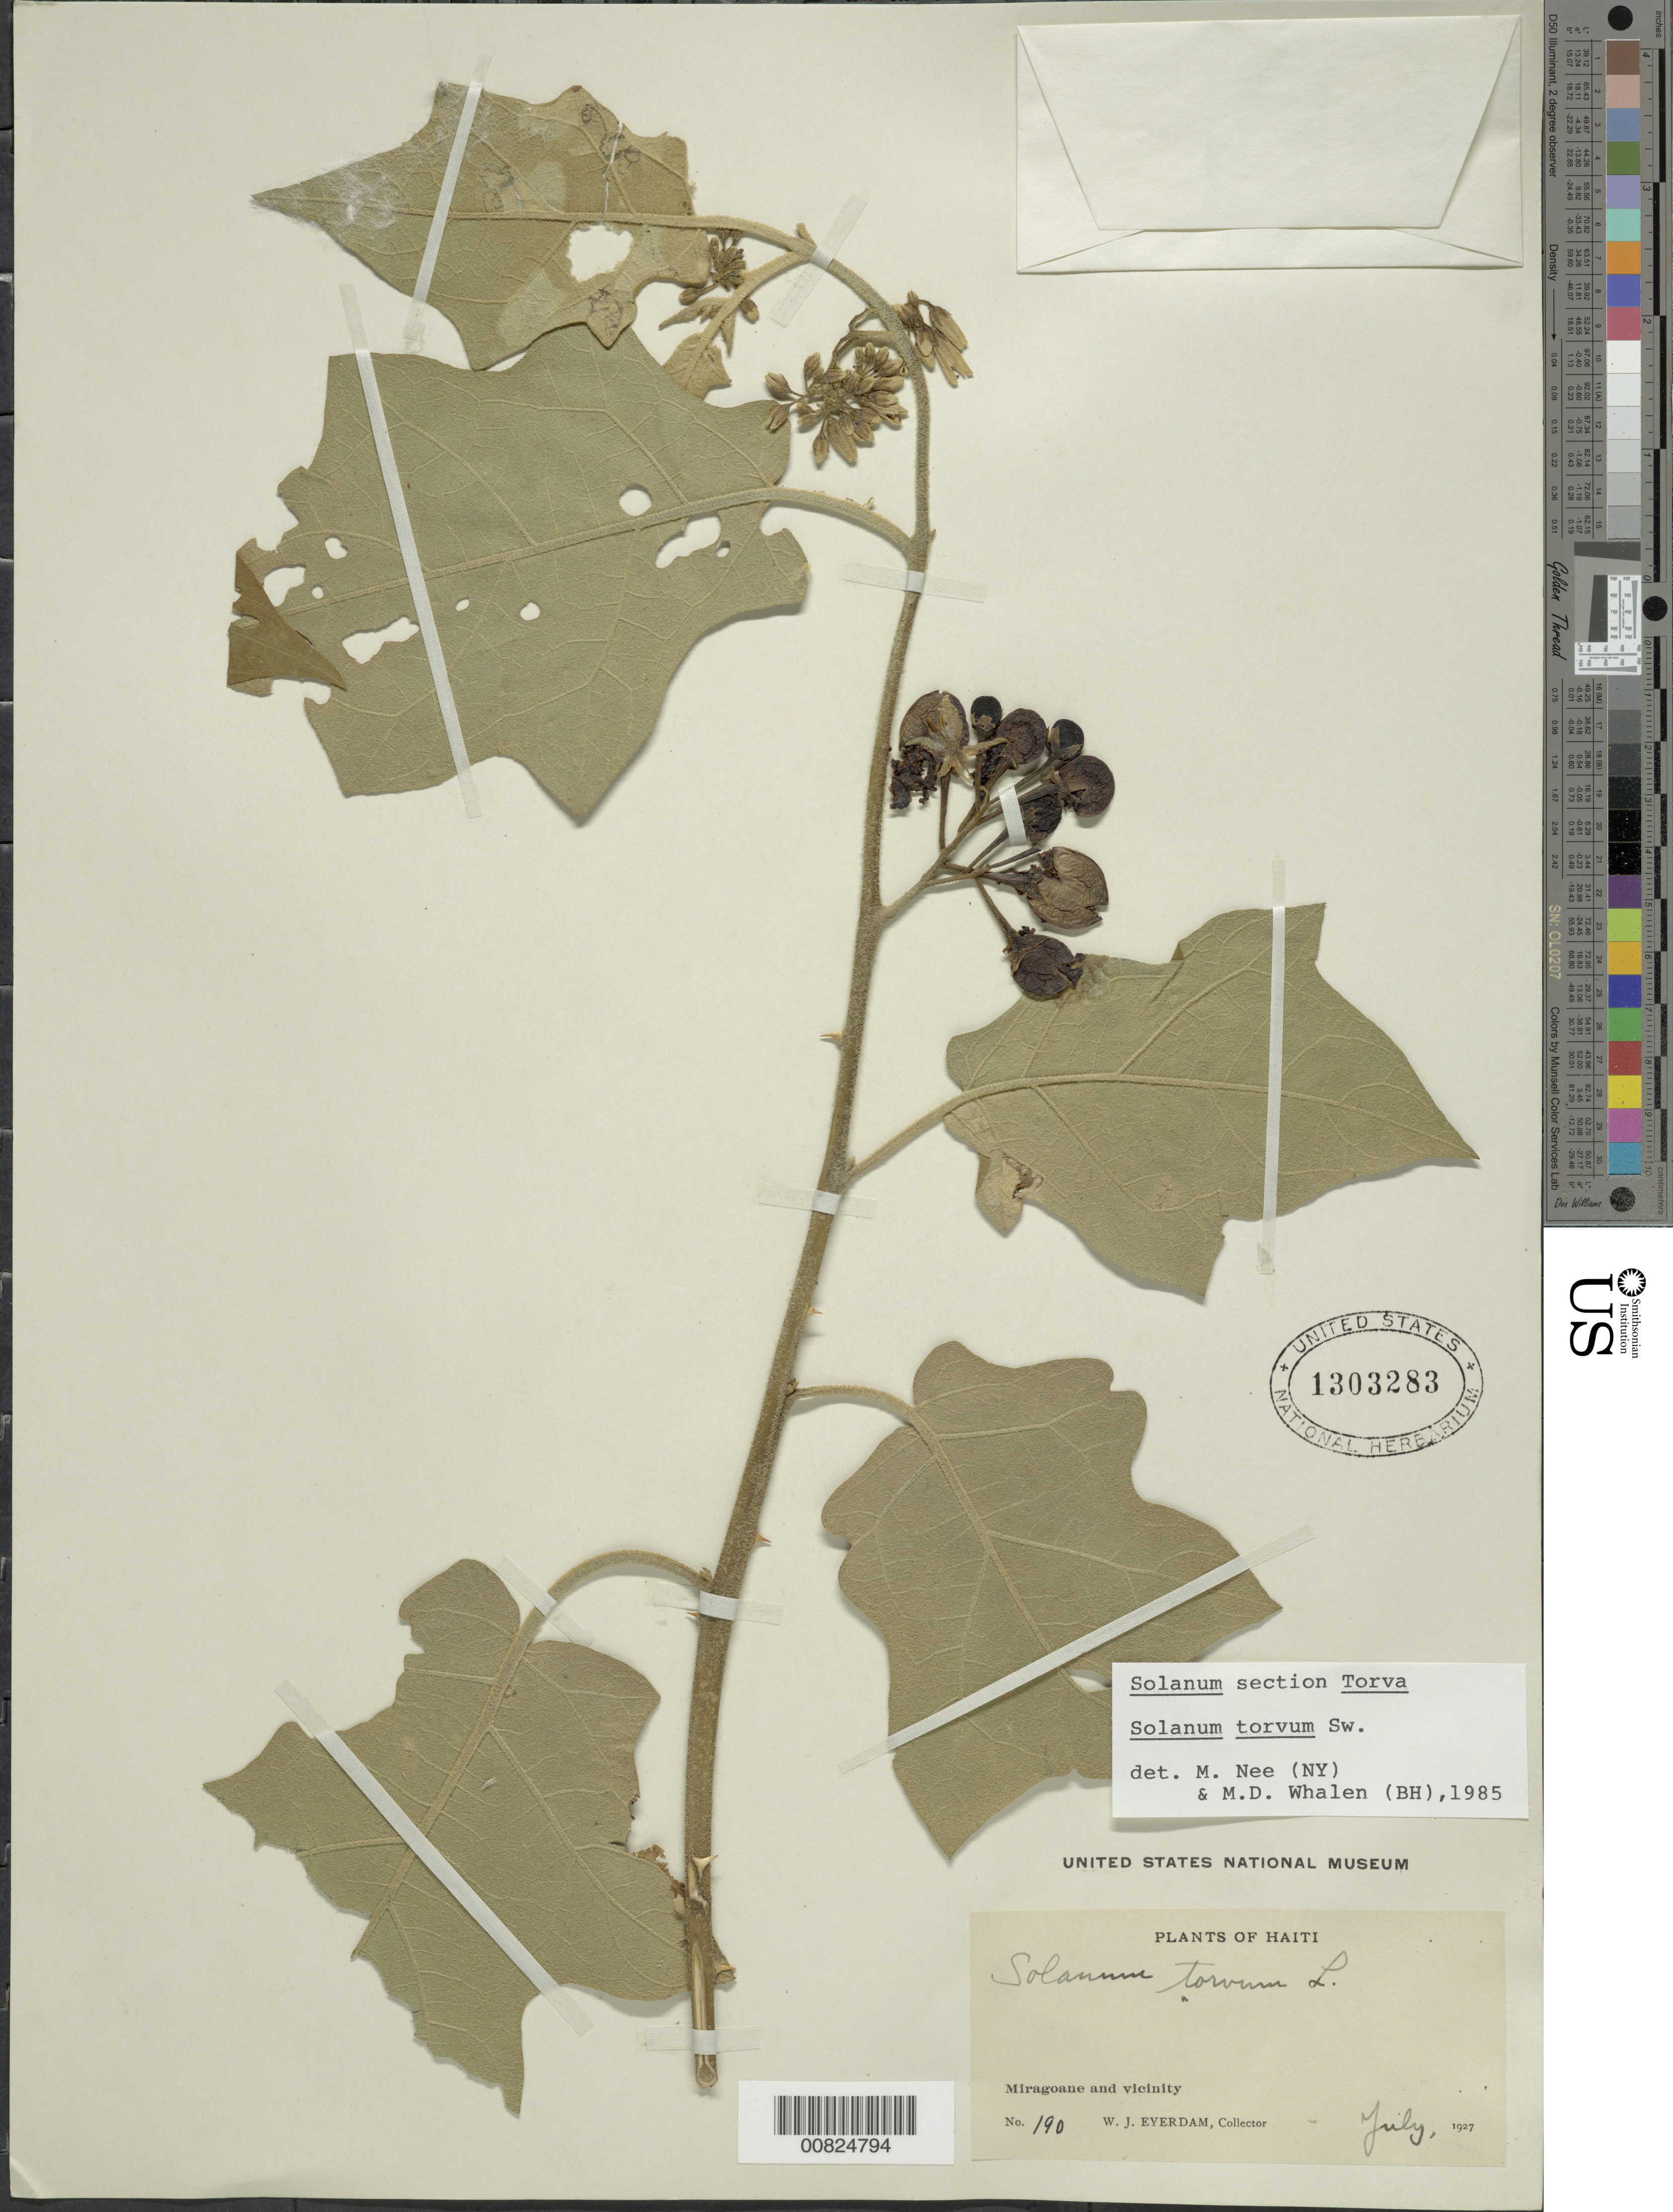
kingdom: Plantae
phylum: Tracheophyta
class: Magnoliopsida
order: Solanales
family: Solanaceae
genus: Solanum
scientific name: Solanum torvum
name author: Sw.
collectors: W. J. Eyerdam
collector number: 190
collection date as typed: Jul 1927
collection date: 1927-07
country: Haiti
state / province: Grand'Anse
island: Hispaniola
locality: Miragoane and vicinity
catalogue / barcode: US 1303283